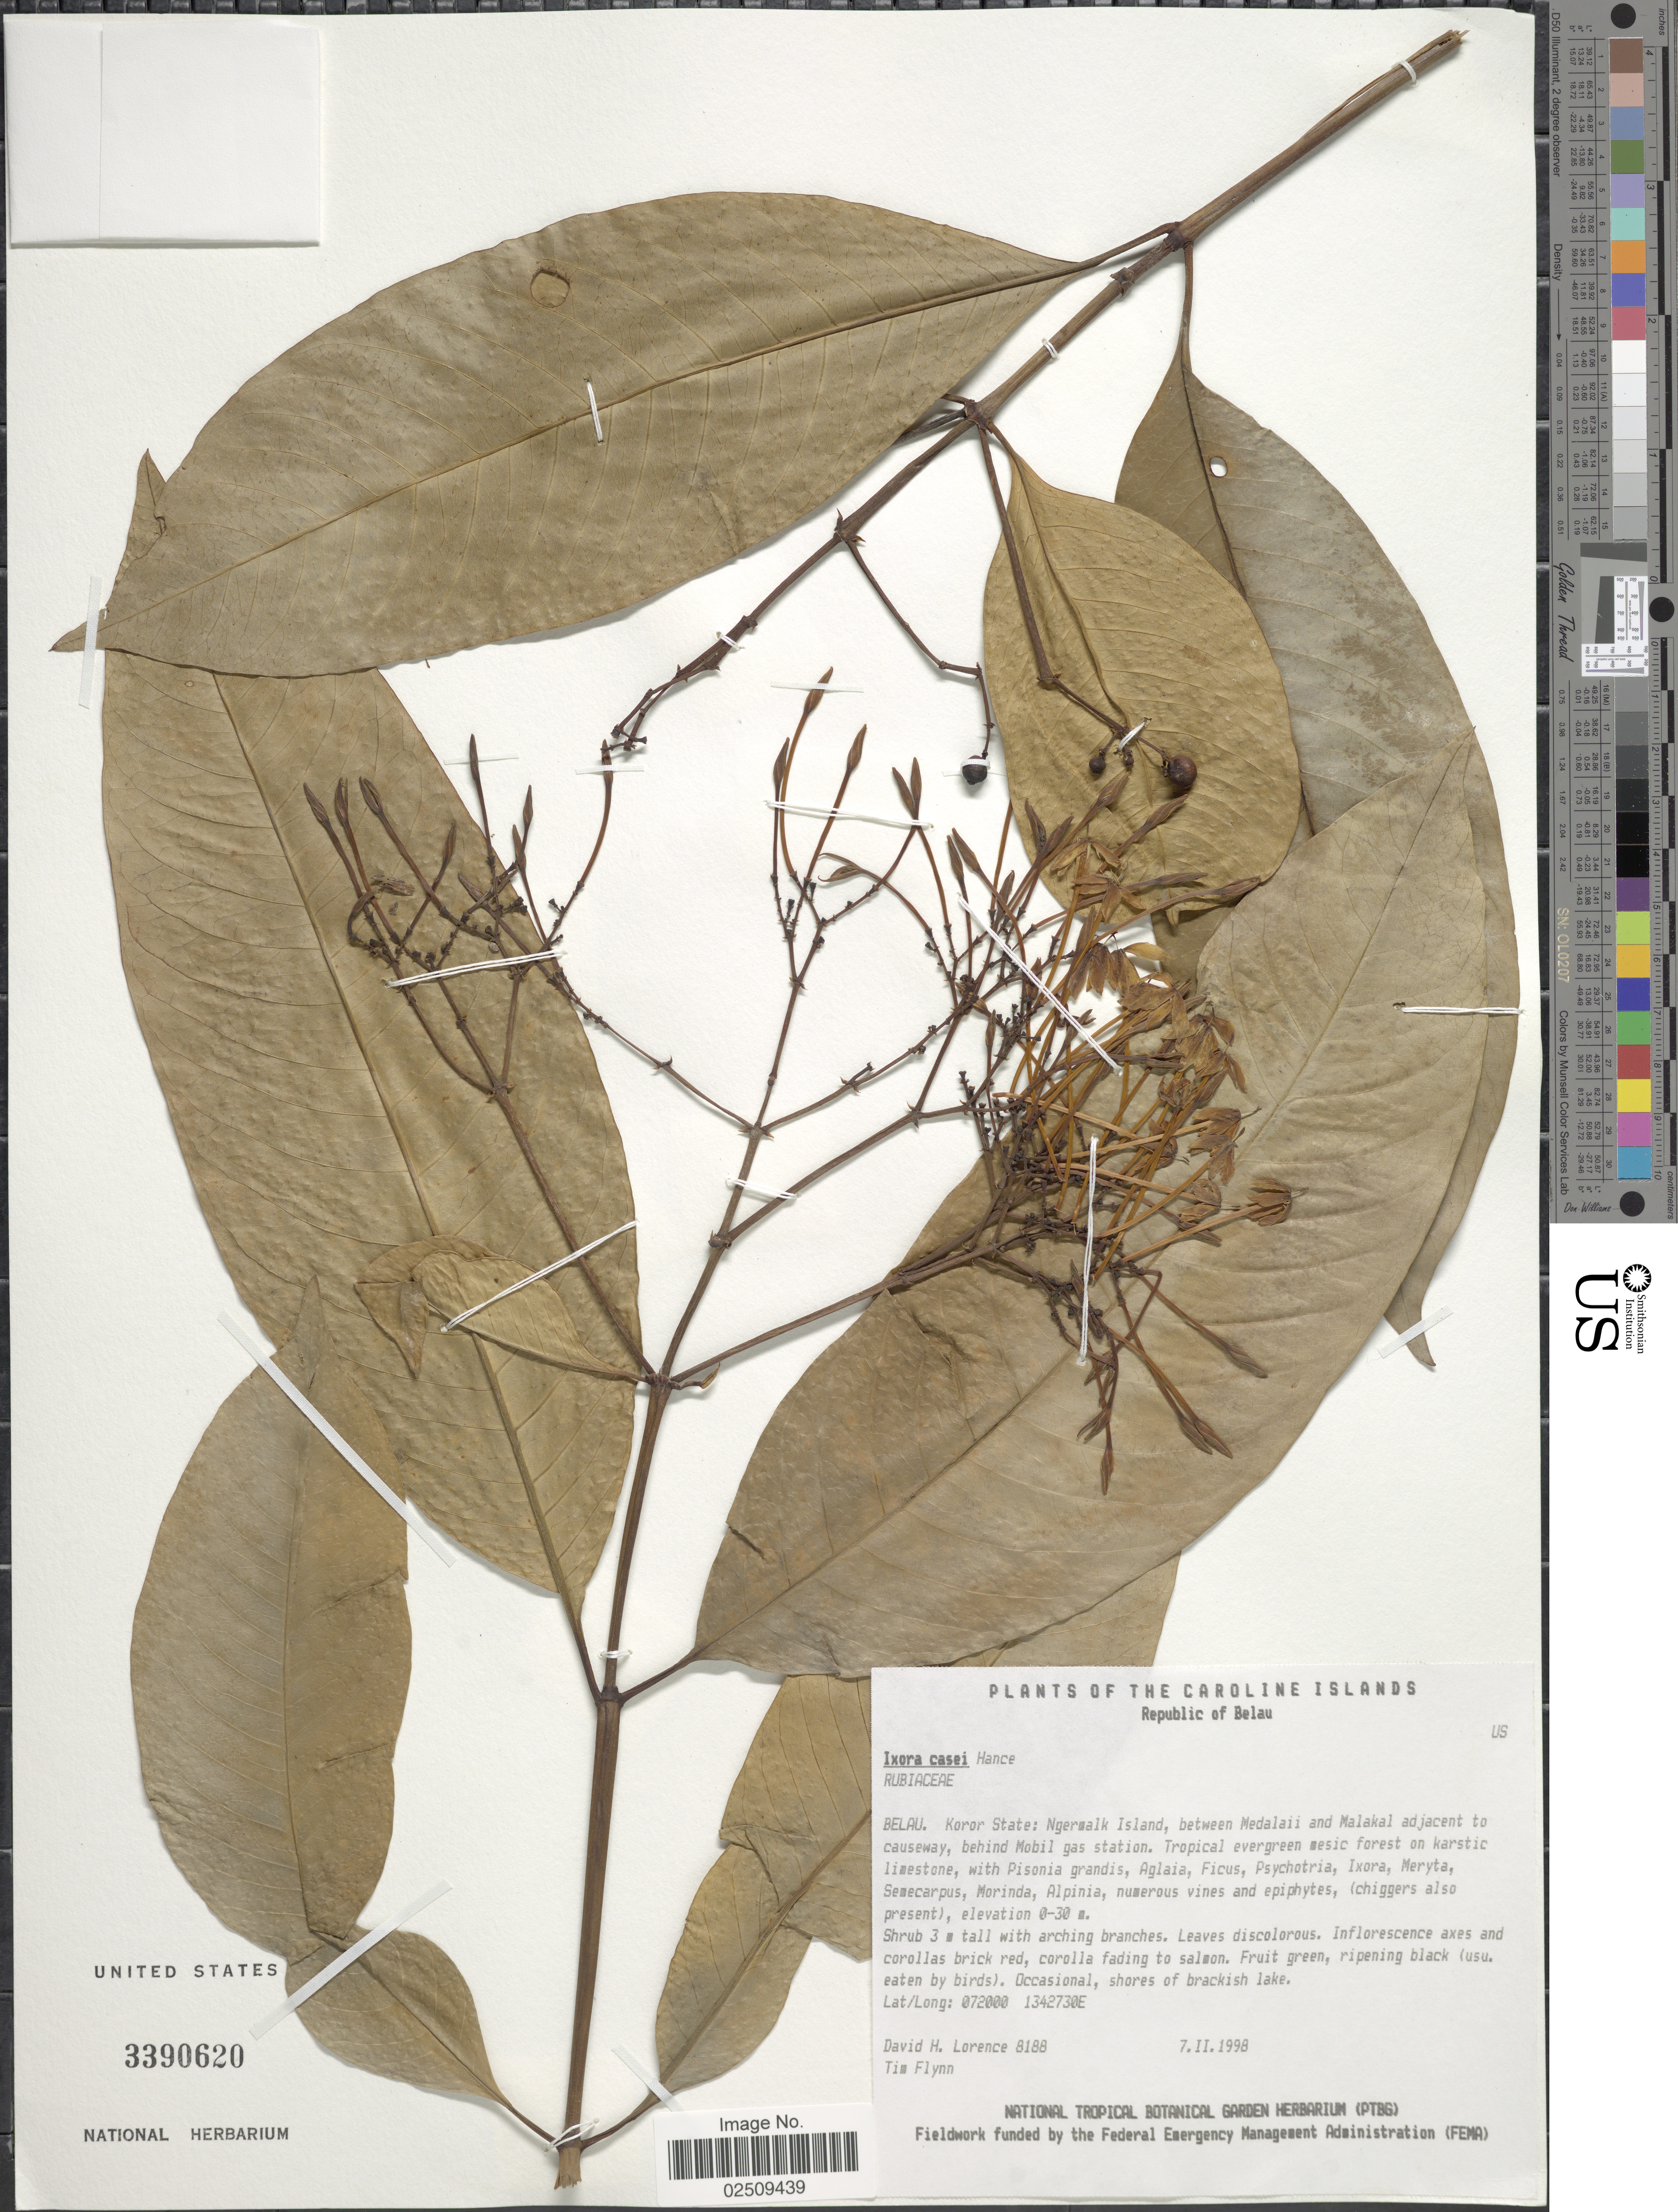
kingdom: Plantae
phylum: Tracheophyta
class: Magnoliopsida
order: Gentianales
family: Rubiaceae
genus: Ixora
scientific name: Ixora casei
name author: Hance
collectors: D. Lorence & T. W. Flynn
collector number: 8188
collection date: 1998-02-07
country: Palau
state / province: Koror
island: Ngermalk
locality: Koror State: Ngermalk Island, between Medalaii and Malakal adjacent to causeway, behind Mobil gas station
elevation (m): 0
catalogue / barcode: US 3390620